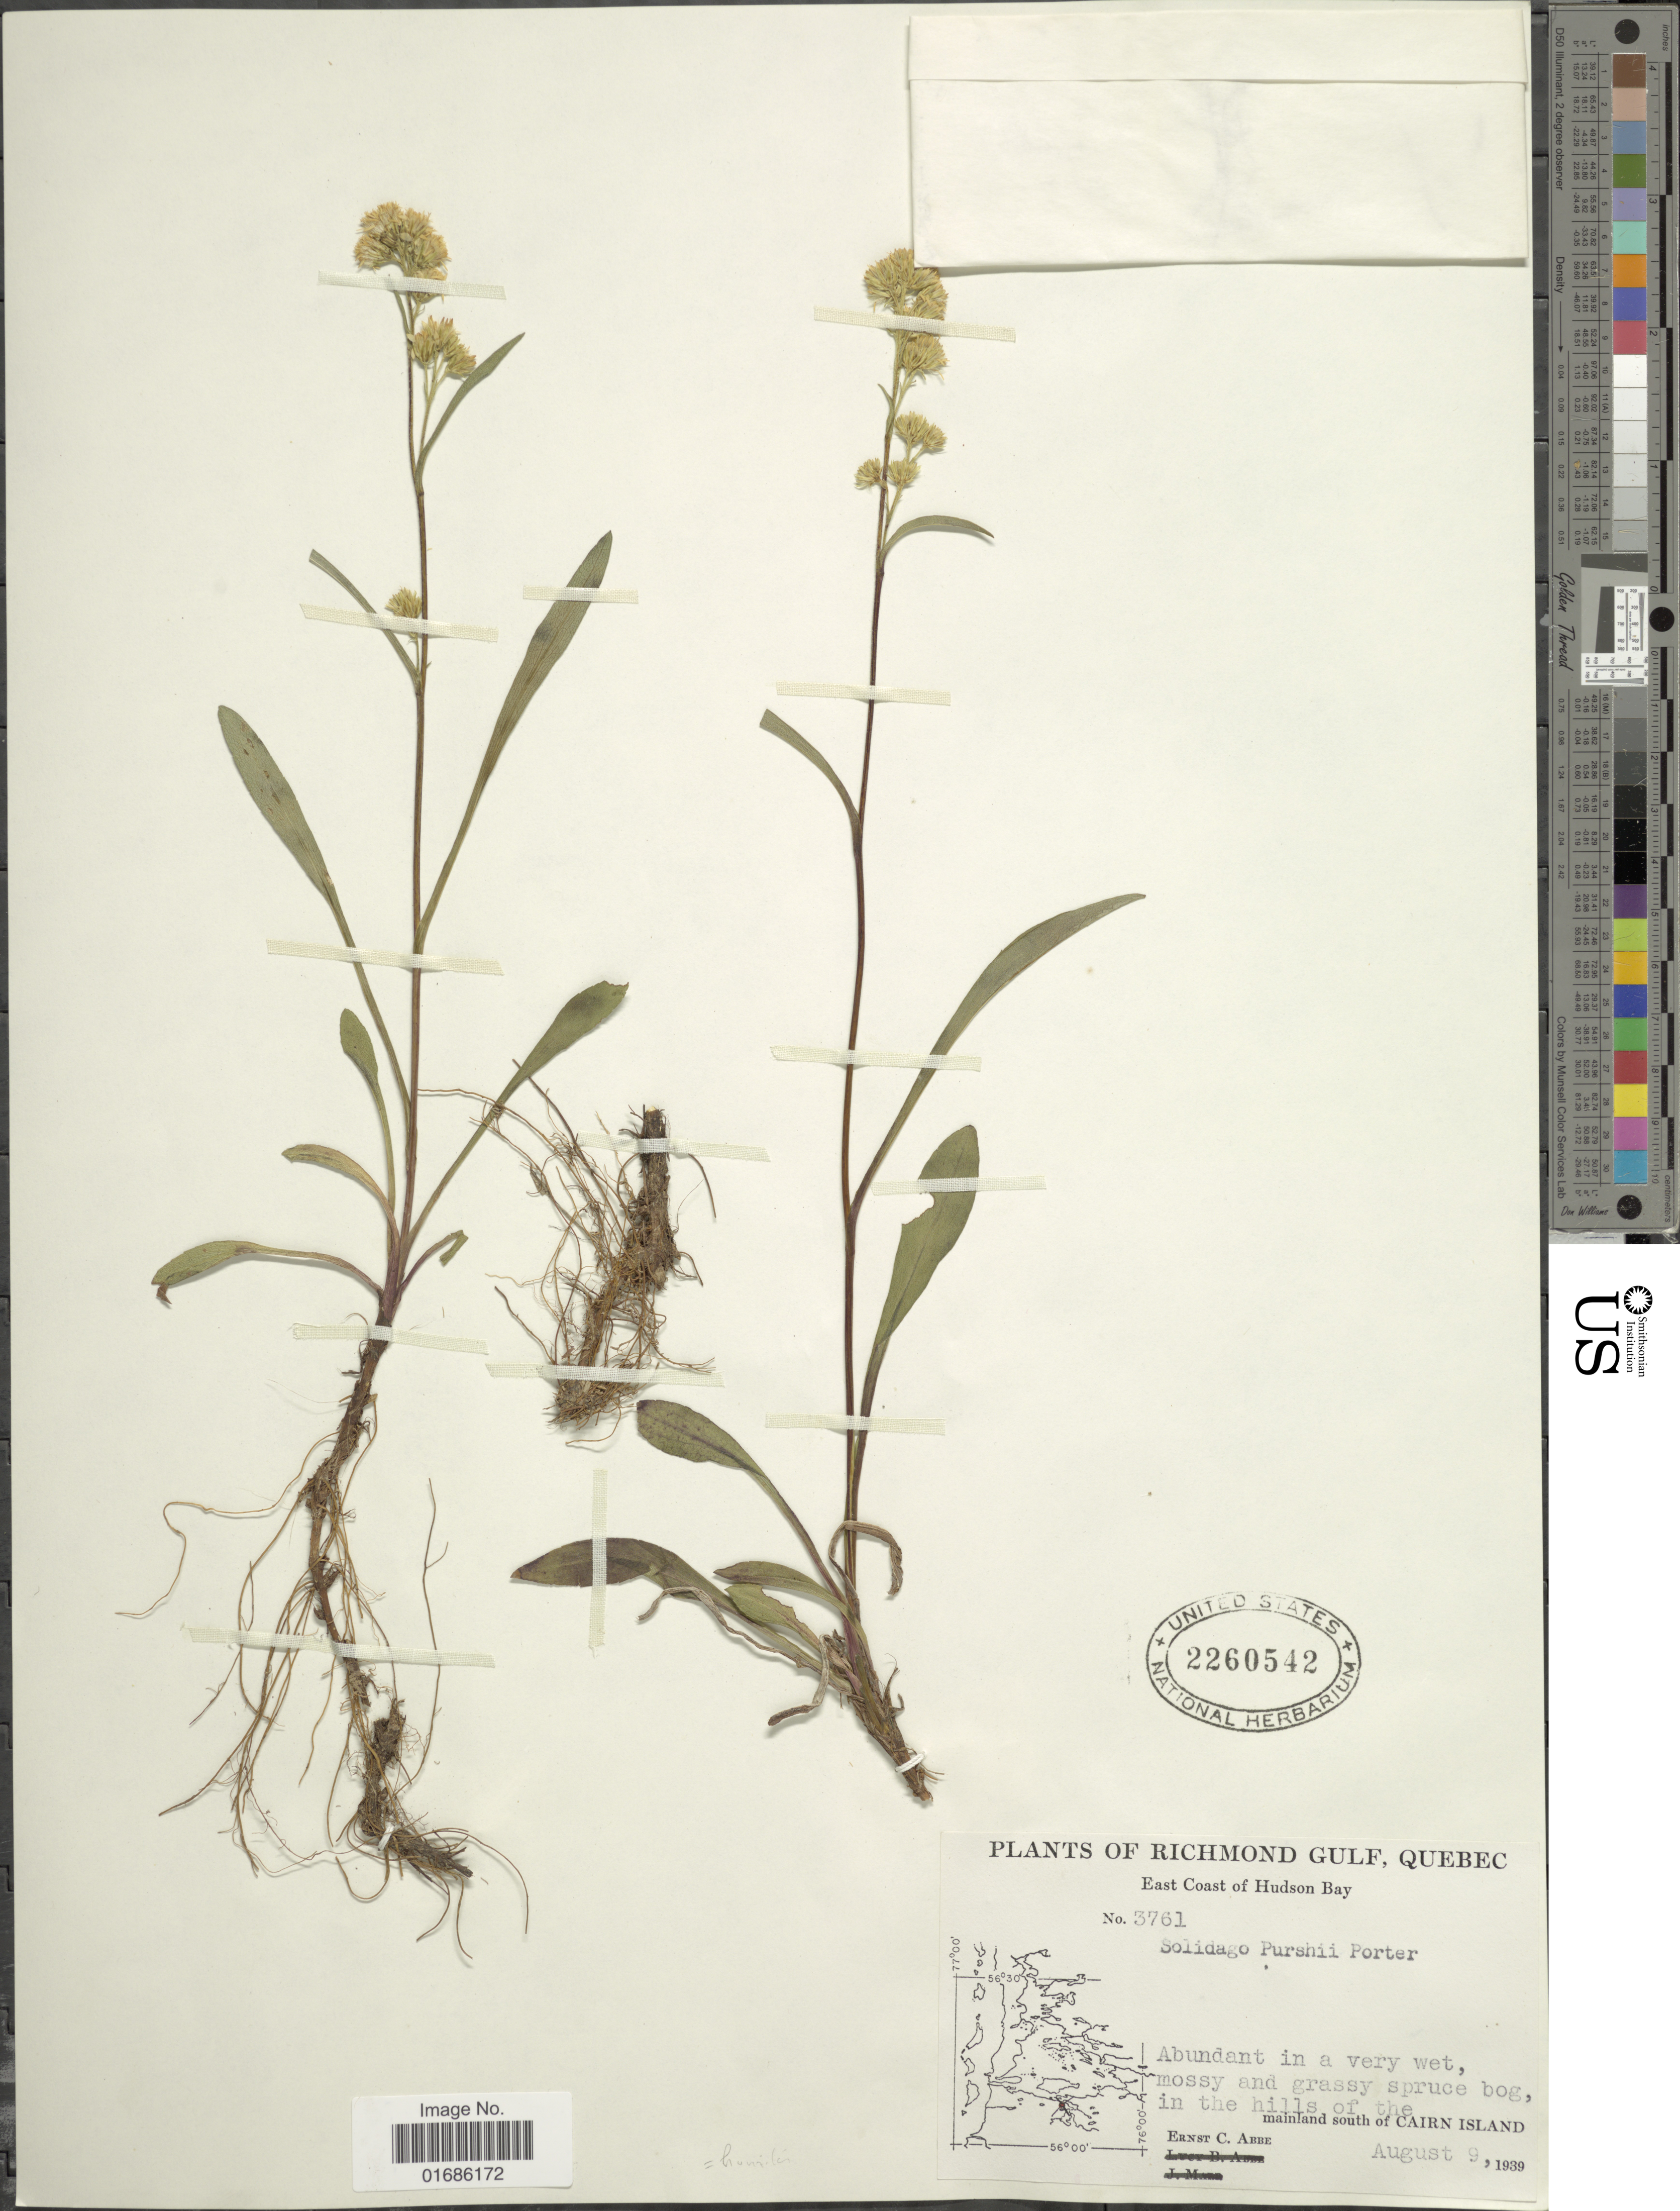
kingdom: Plantae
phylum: Tracheophyta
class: Magnoliopsida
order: Asterales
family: Asteraceae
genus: Solidago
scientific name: Solidago uliginosa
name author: Nutt.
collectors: E. C. Abbe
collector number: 3761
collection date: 1939-08-09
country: Canada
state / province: Quebec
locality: Richmond Gulf, East Coast of Hudson Bay. in the hills of the mainland south of Cairn Island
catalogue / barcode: US 2260542